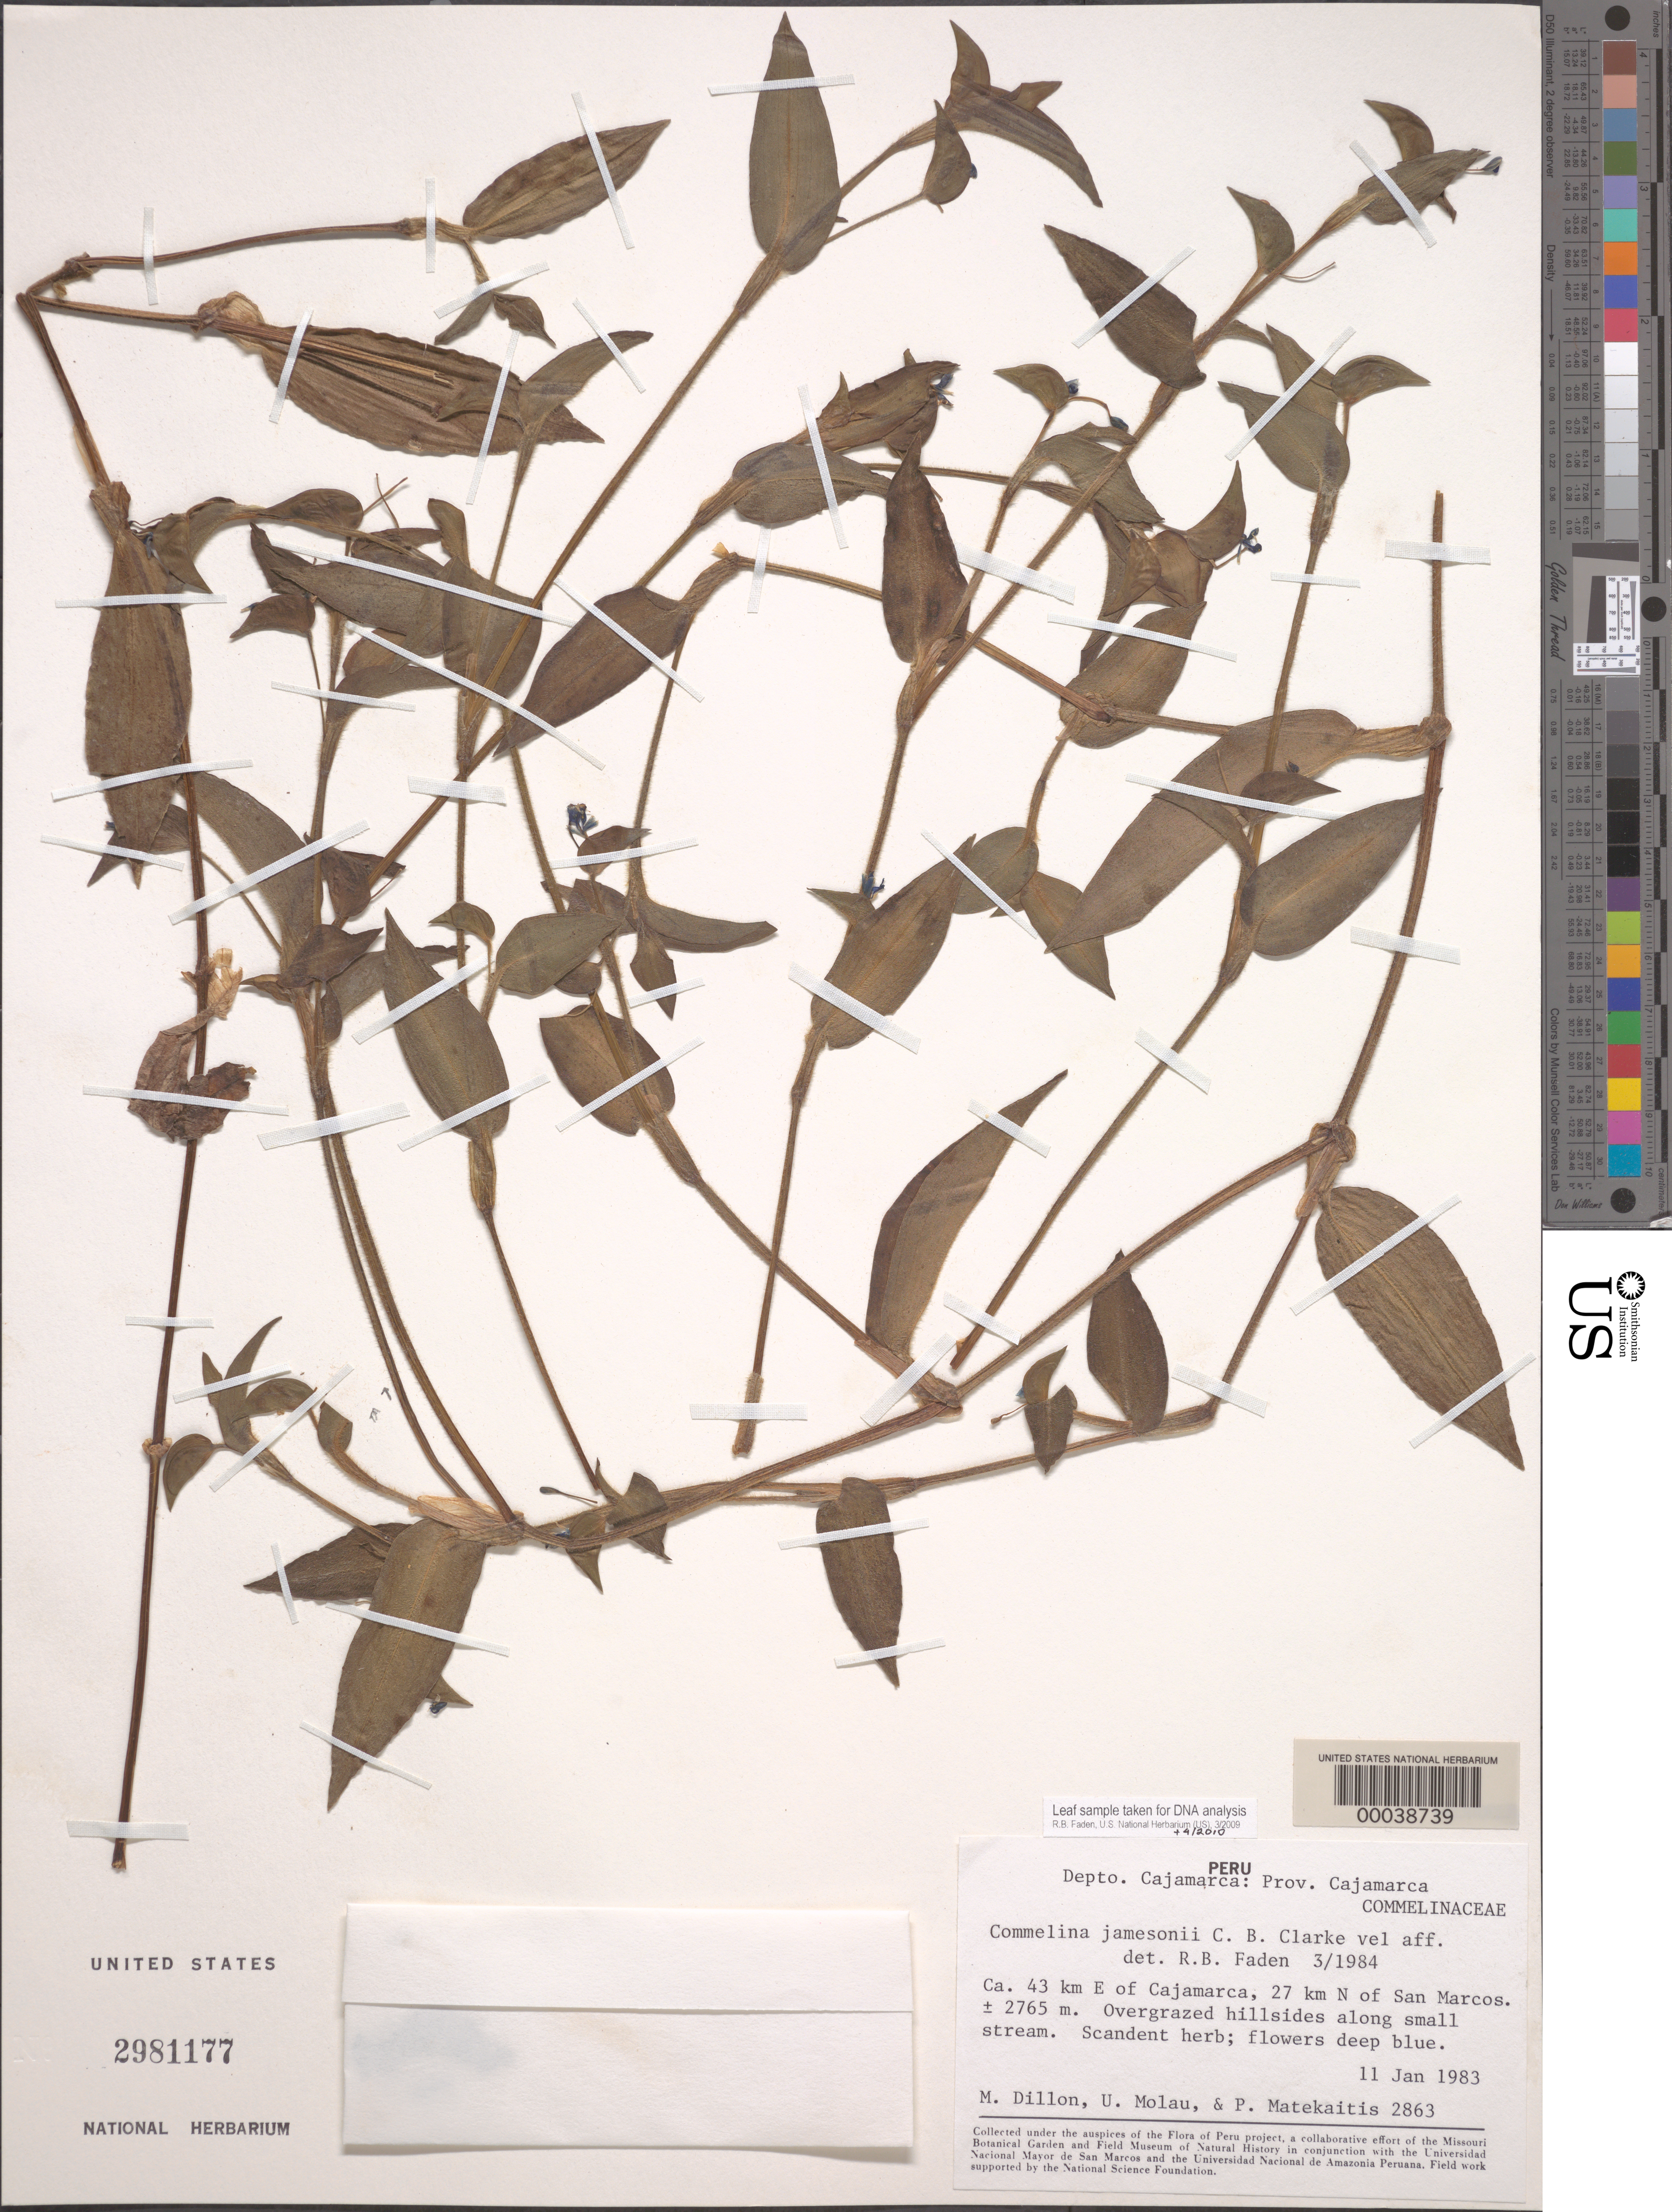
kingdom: Plantae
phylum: Tracheophyta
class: Liliopsida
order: Commelinales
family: Commelinaceae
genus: Commelina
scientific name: Commelina jamesonii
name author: C.B. Clarke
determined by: Faden, Robert B., (US), Smithsonian Institution - National Museum of Natural History (UNITED STATES)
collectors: M. O. Dillon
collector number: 2863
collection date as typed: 11 Jan 1983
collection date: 1983-01-11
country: Peru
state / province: Cajamarca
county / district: Cajamarca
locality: N of San Marcos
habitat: Hillside along stream; overgrazed area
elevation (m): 2765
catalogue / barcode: US 2981177